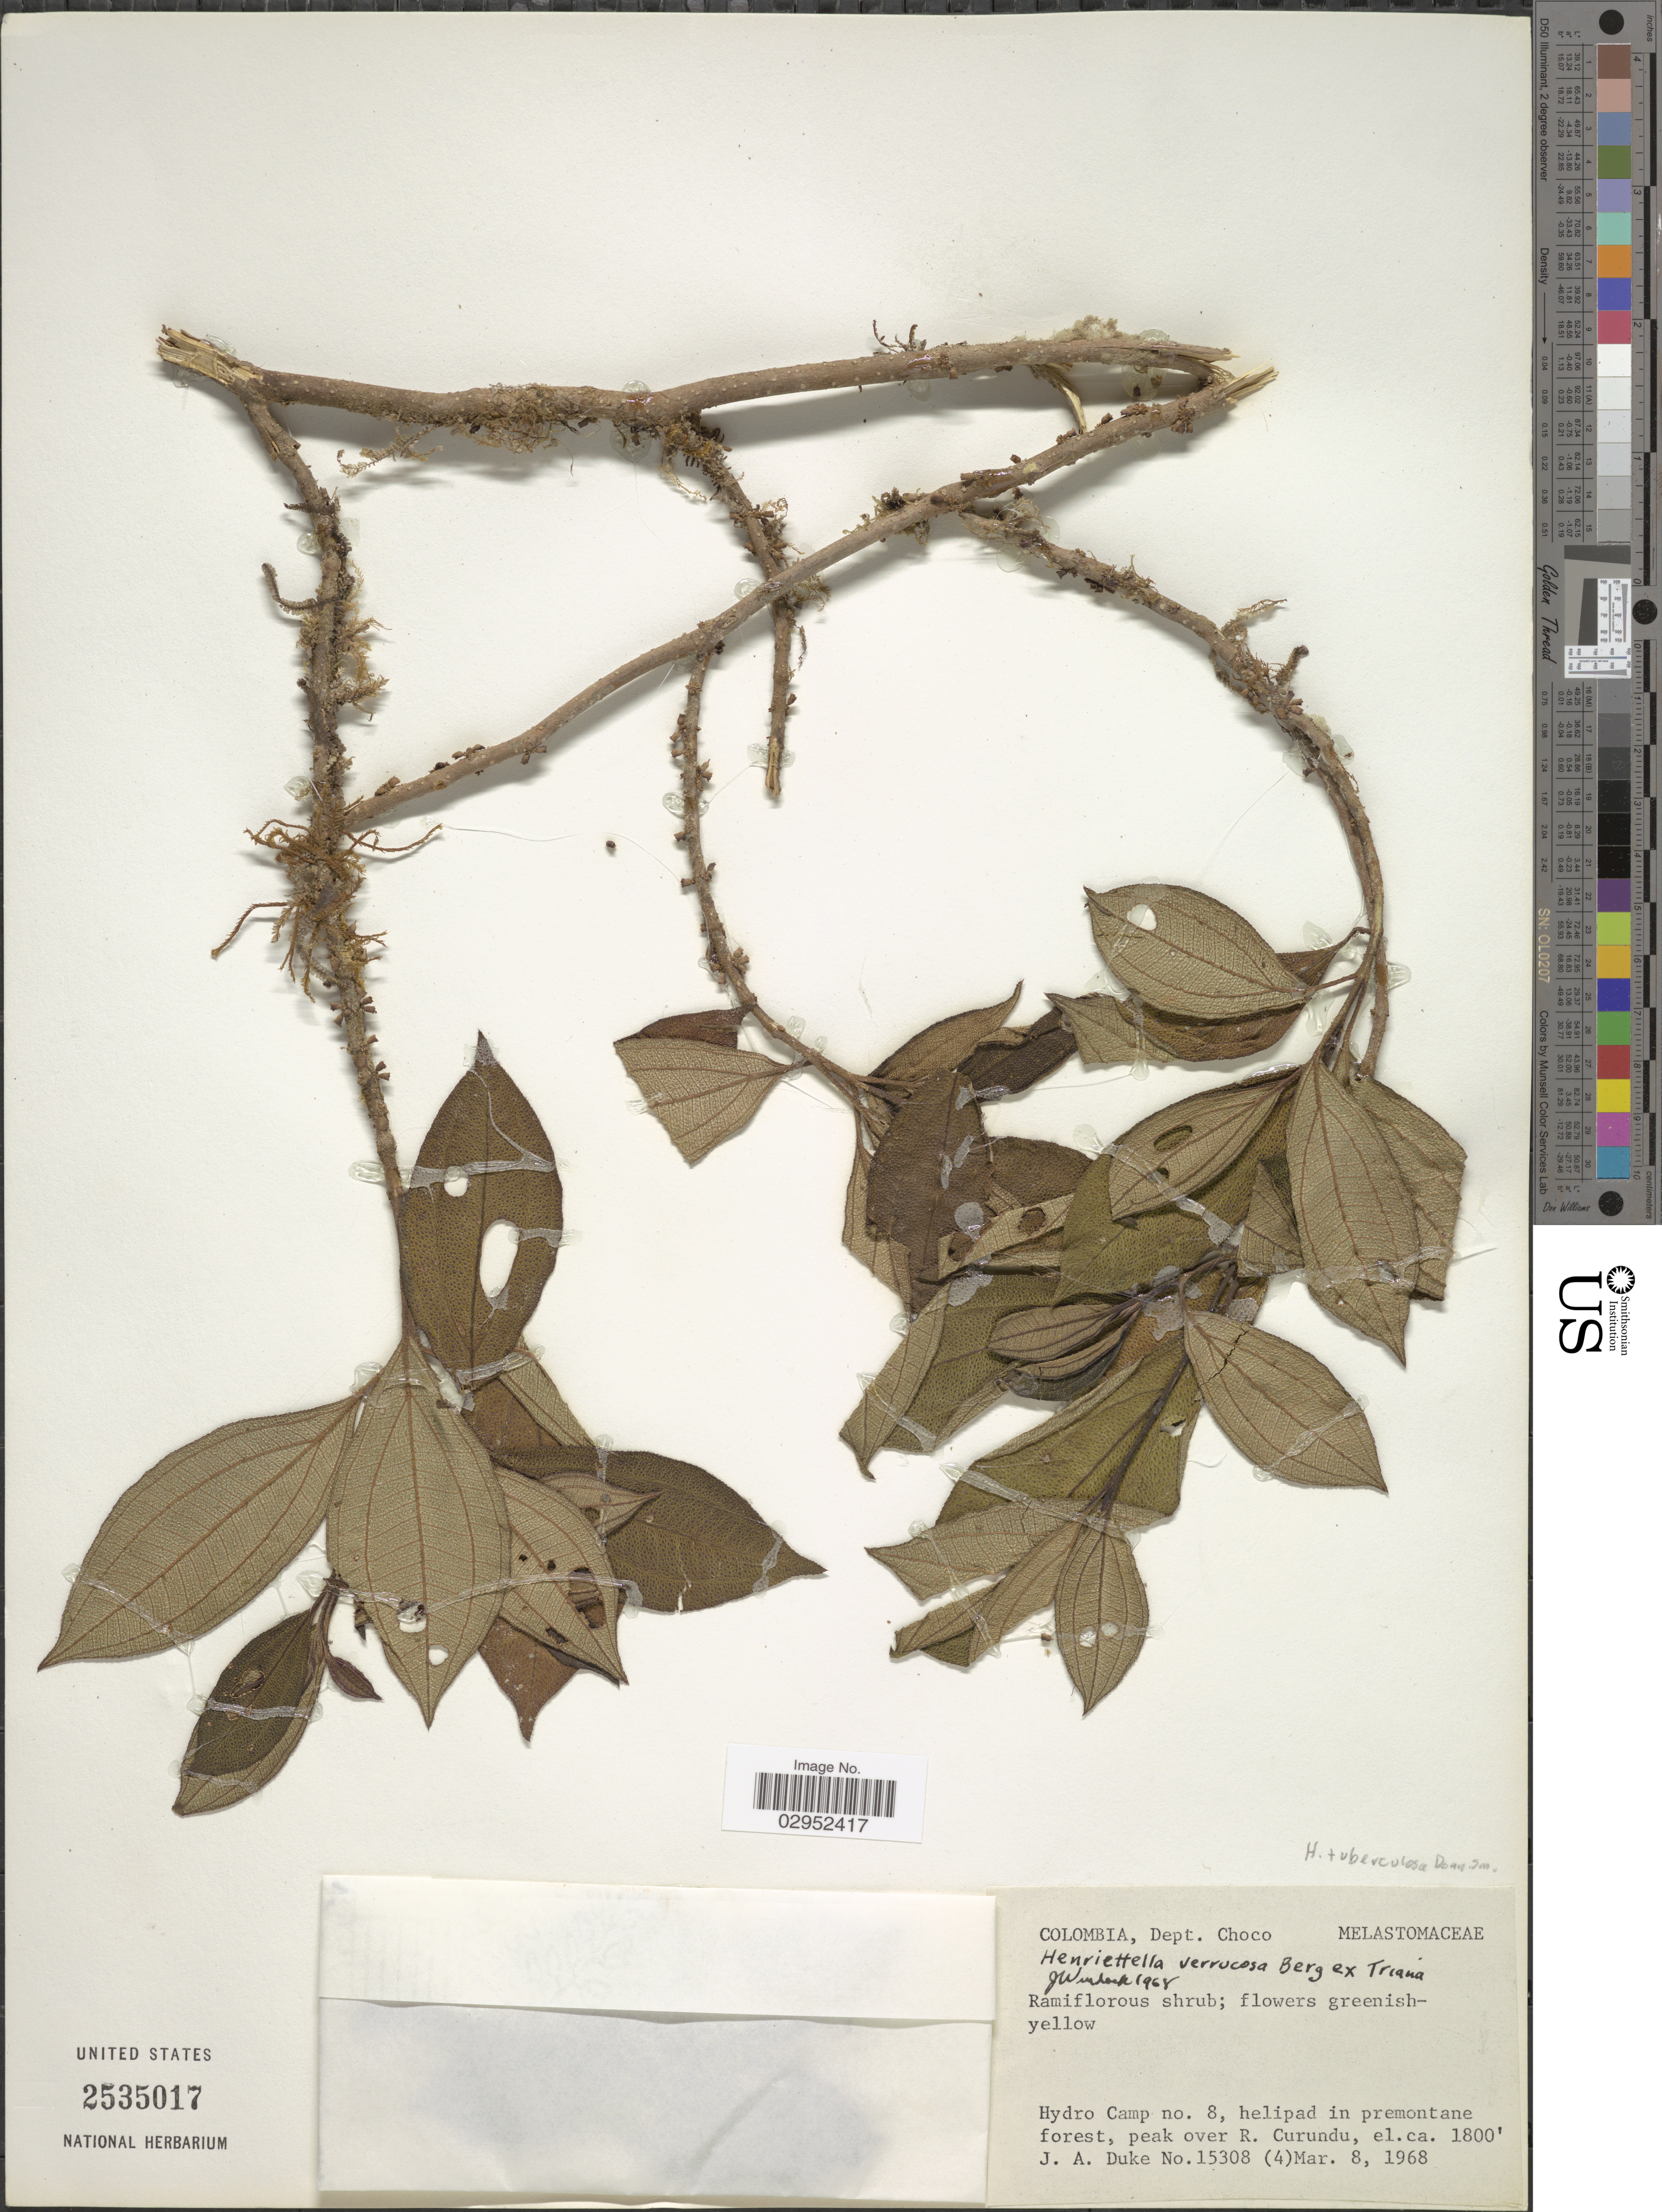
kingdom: Plantae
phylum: Tracheophyta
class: Magnoliopsida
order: Myrtales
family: Melastomataceae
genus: Henriettea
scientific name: Henriettea verrucosa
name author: (Triana) J.F. Macbr.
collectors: J. A. Duke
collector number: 15308 (4)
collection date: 1968-03-08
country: Colombia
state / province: Chocó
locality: Dept. Choco. Hydro Camp no. 8, helipad in premontane forest, peak over R. Curundu.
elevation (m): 1800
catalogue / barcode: US 2535017